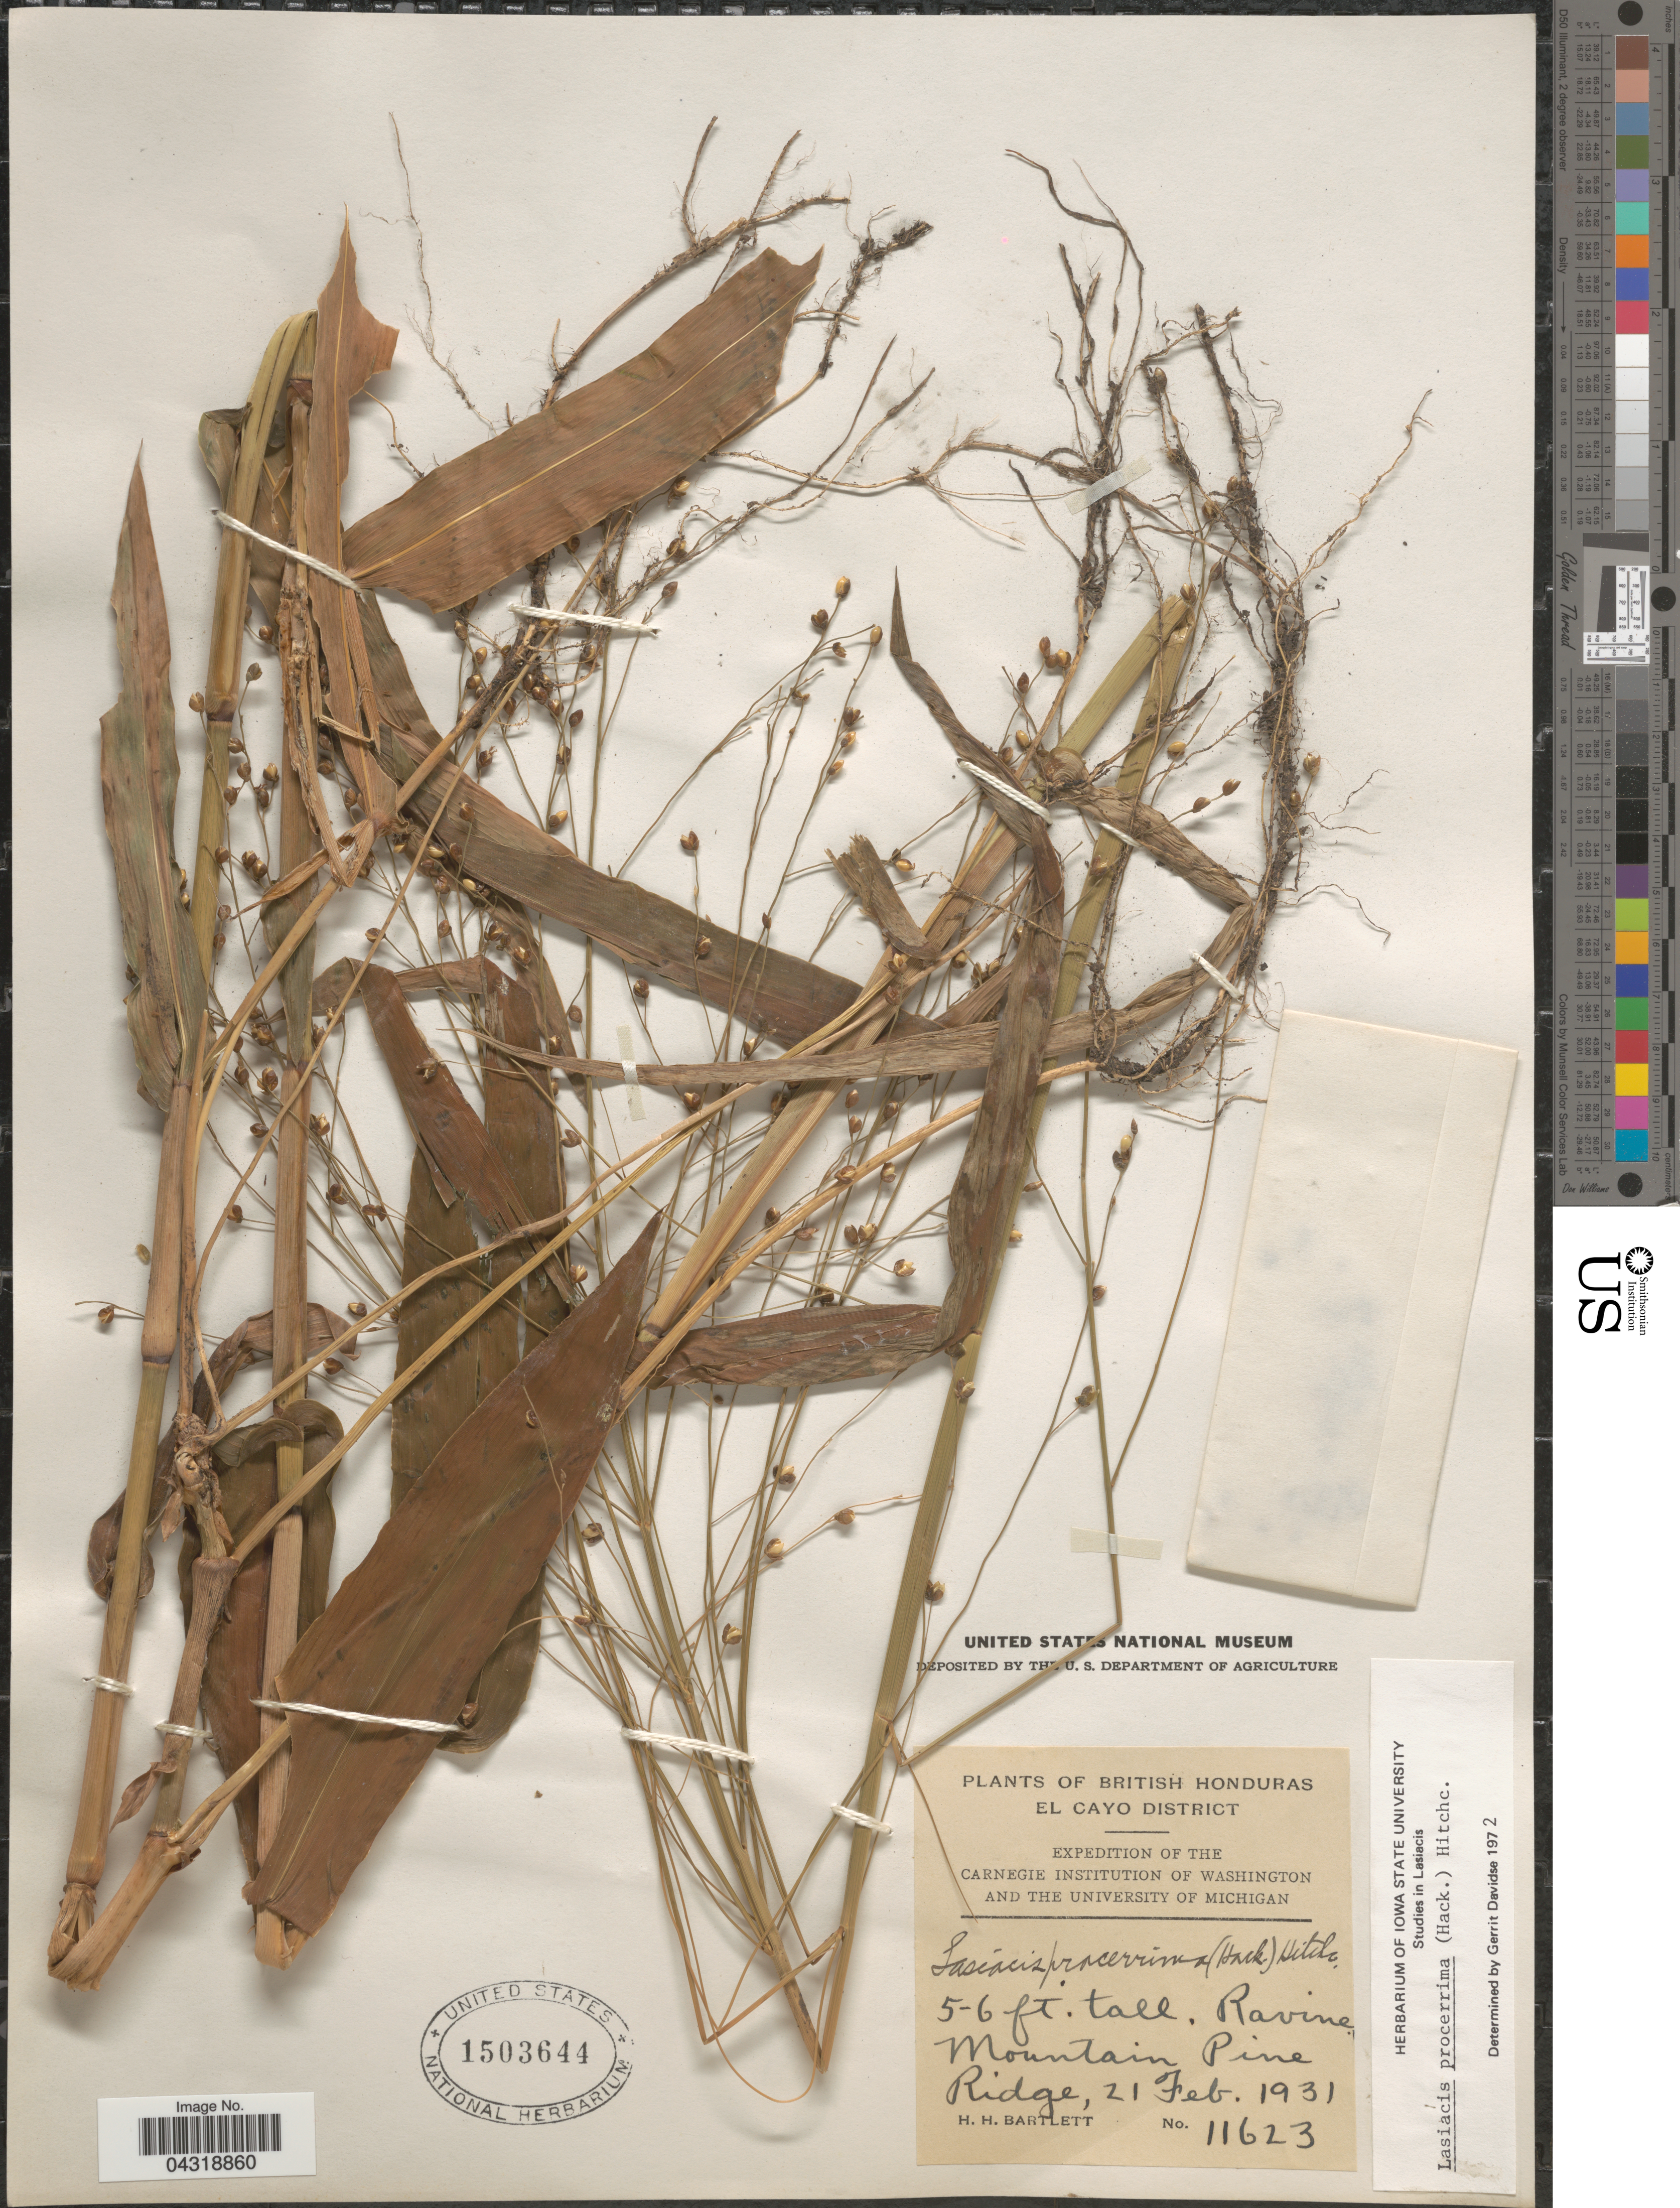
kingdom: Plantae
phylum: Tracheophyta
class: Liliopsida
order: Poales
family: Poaceae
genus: Lasiacis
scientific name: Lasiacis procerrima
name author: (Hack.) Hitchc.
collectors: H. H. Bartlett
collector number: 11623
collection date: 1931-02-21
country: Belize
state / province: Cayo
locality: British Honduras. Expediton of the Carnegie Institution of Washington and the University of Michigan. Ravine. Mountain Pine Ridge.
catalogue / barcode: US 1503644